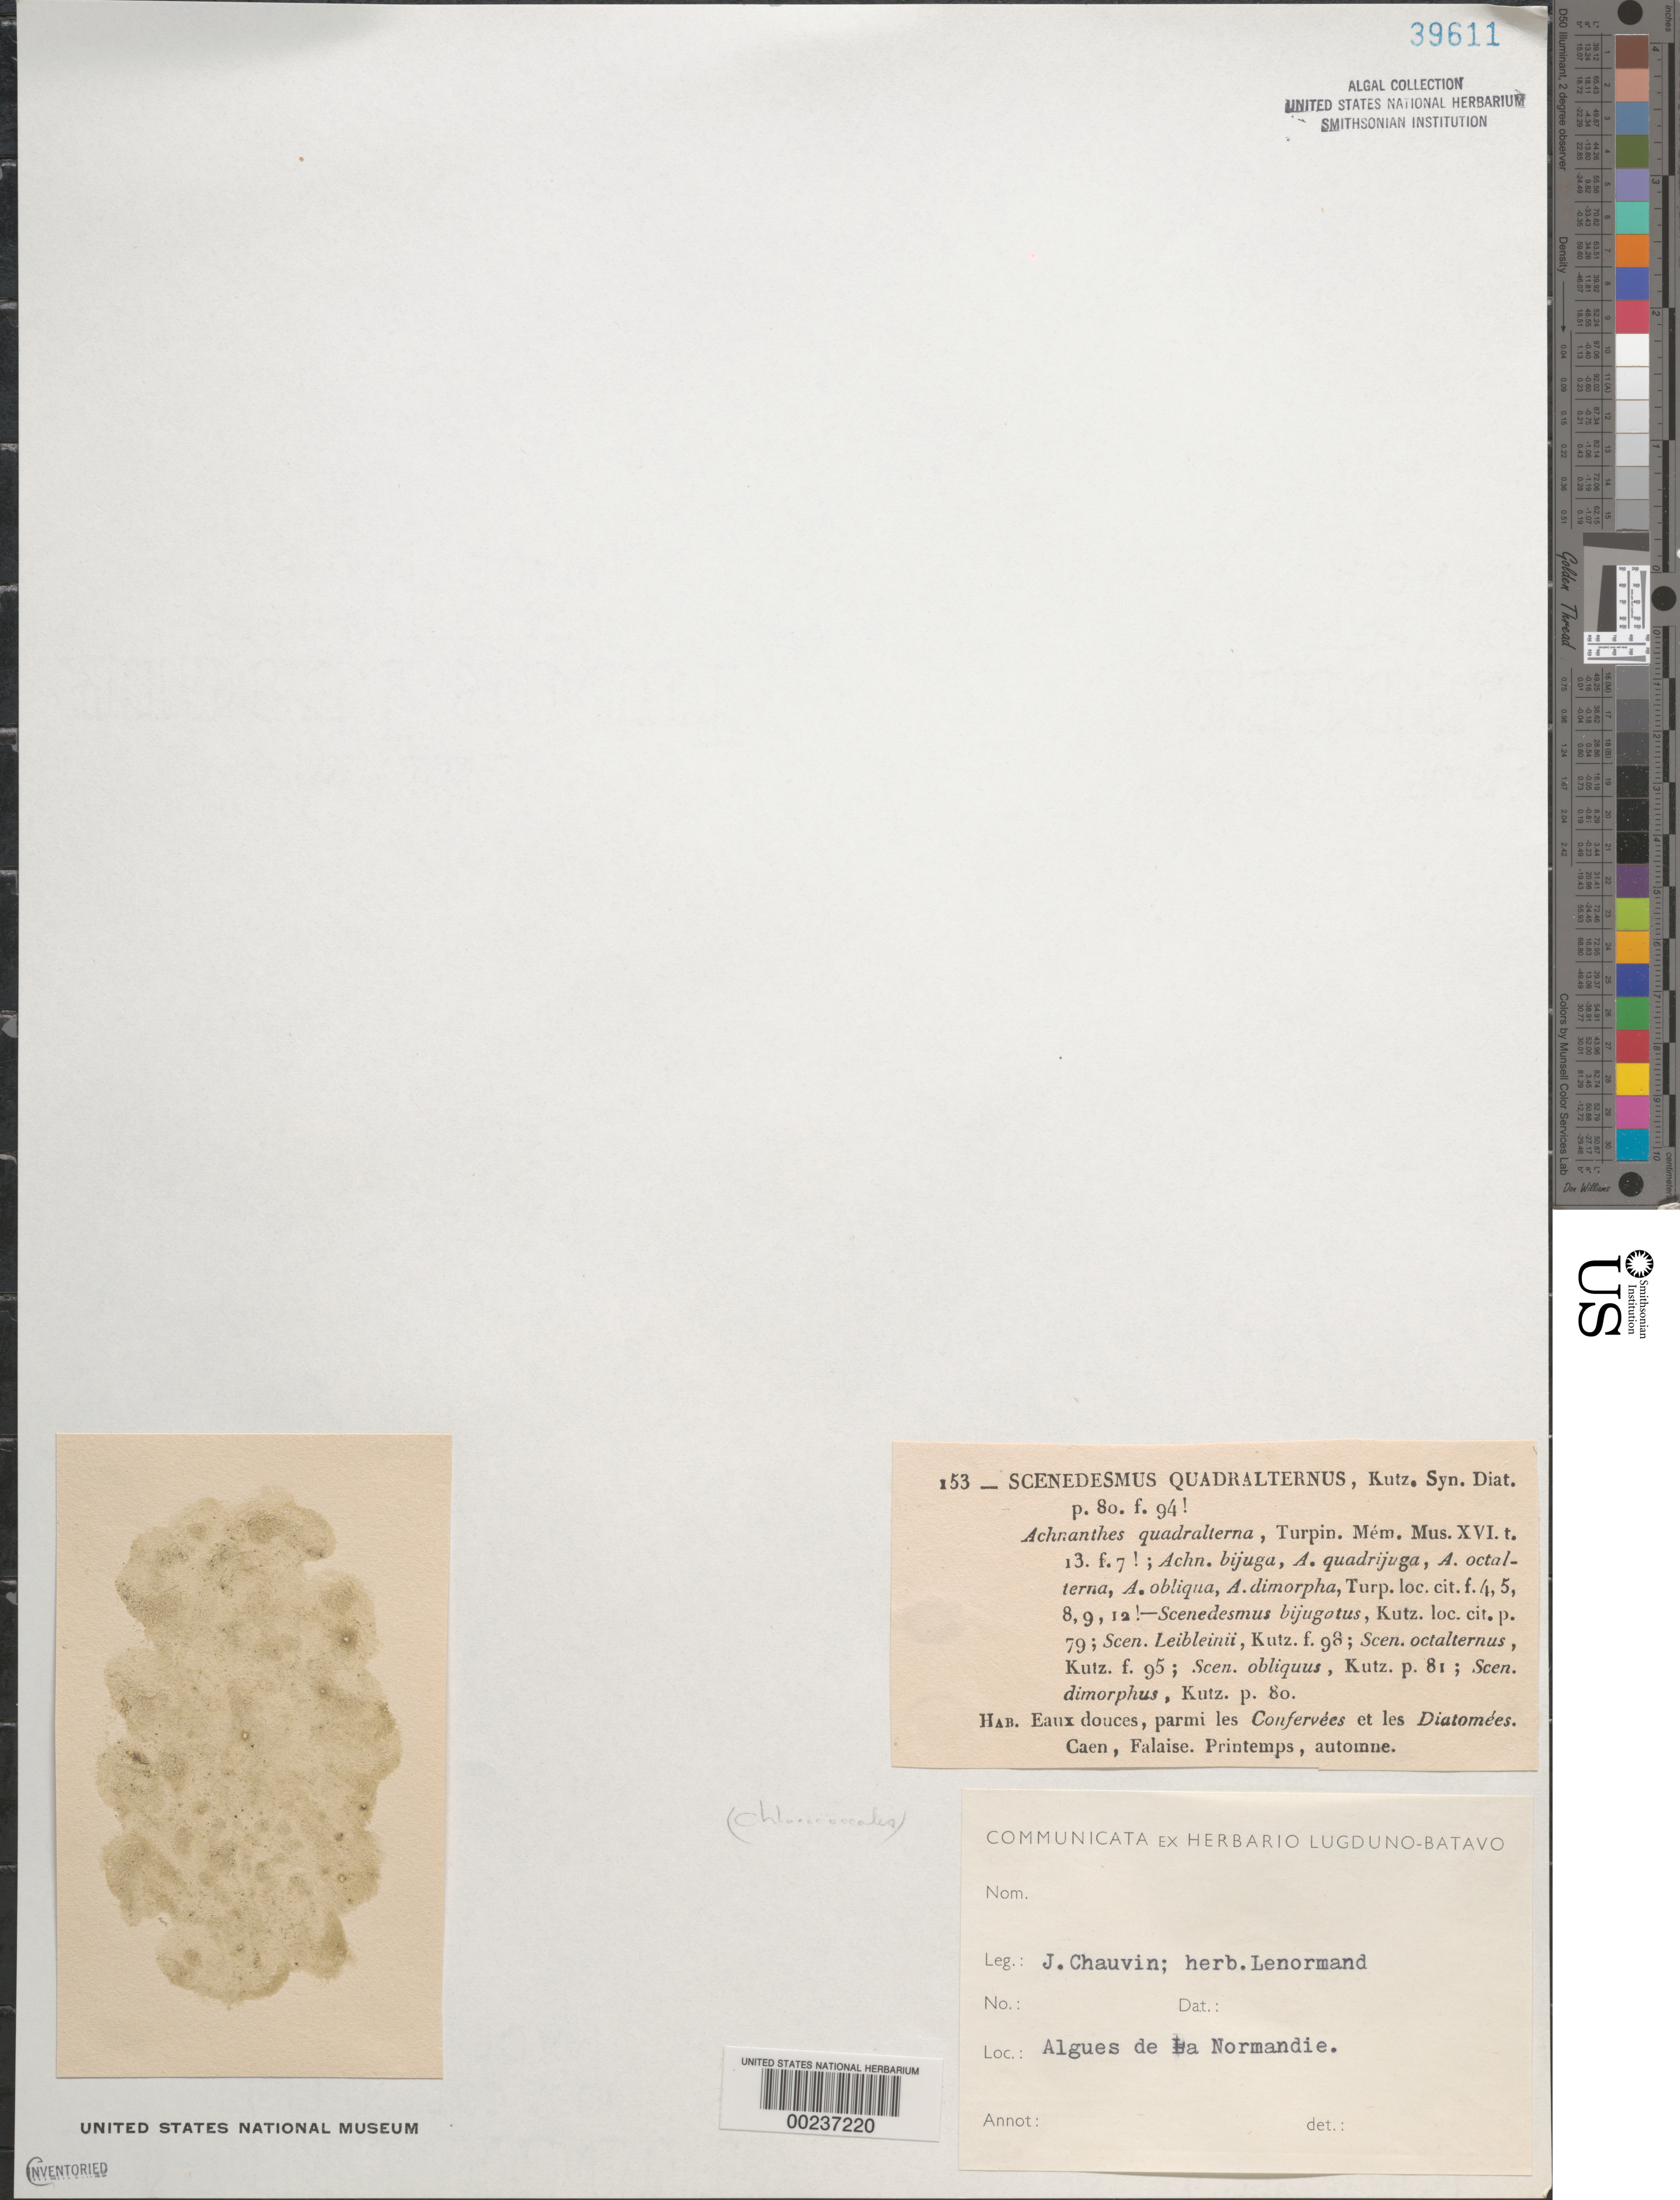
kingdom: Plantae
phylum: Chlorophyta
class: Chlorophyceae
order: Sphaeropleales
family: Scenedesmaceae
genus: Scenedesmus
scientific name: Scenedesmus quadralternus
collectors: J. Chauvin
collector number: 153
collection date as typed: Spr ---- AND -- Fal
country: France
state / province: Normandie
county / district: Calvados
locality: Falaise, Normandy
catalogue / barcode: US 39611